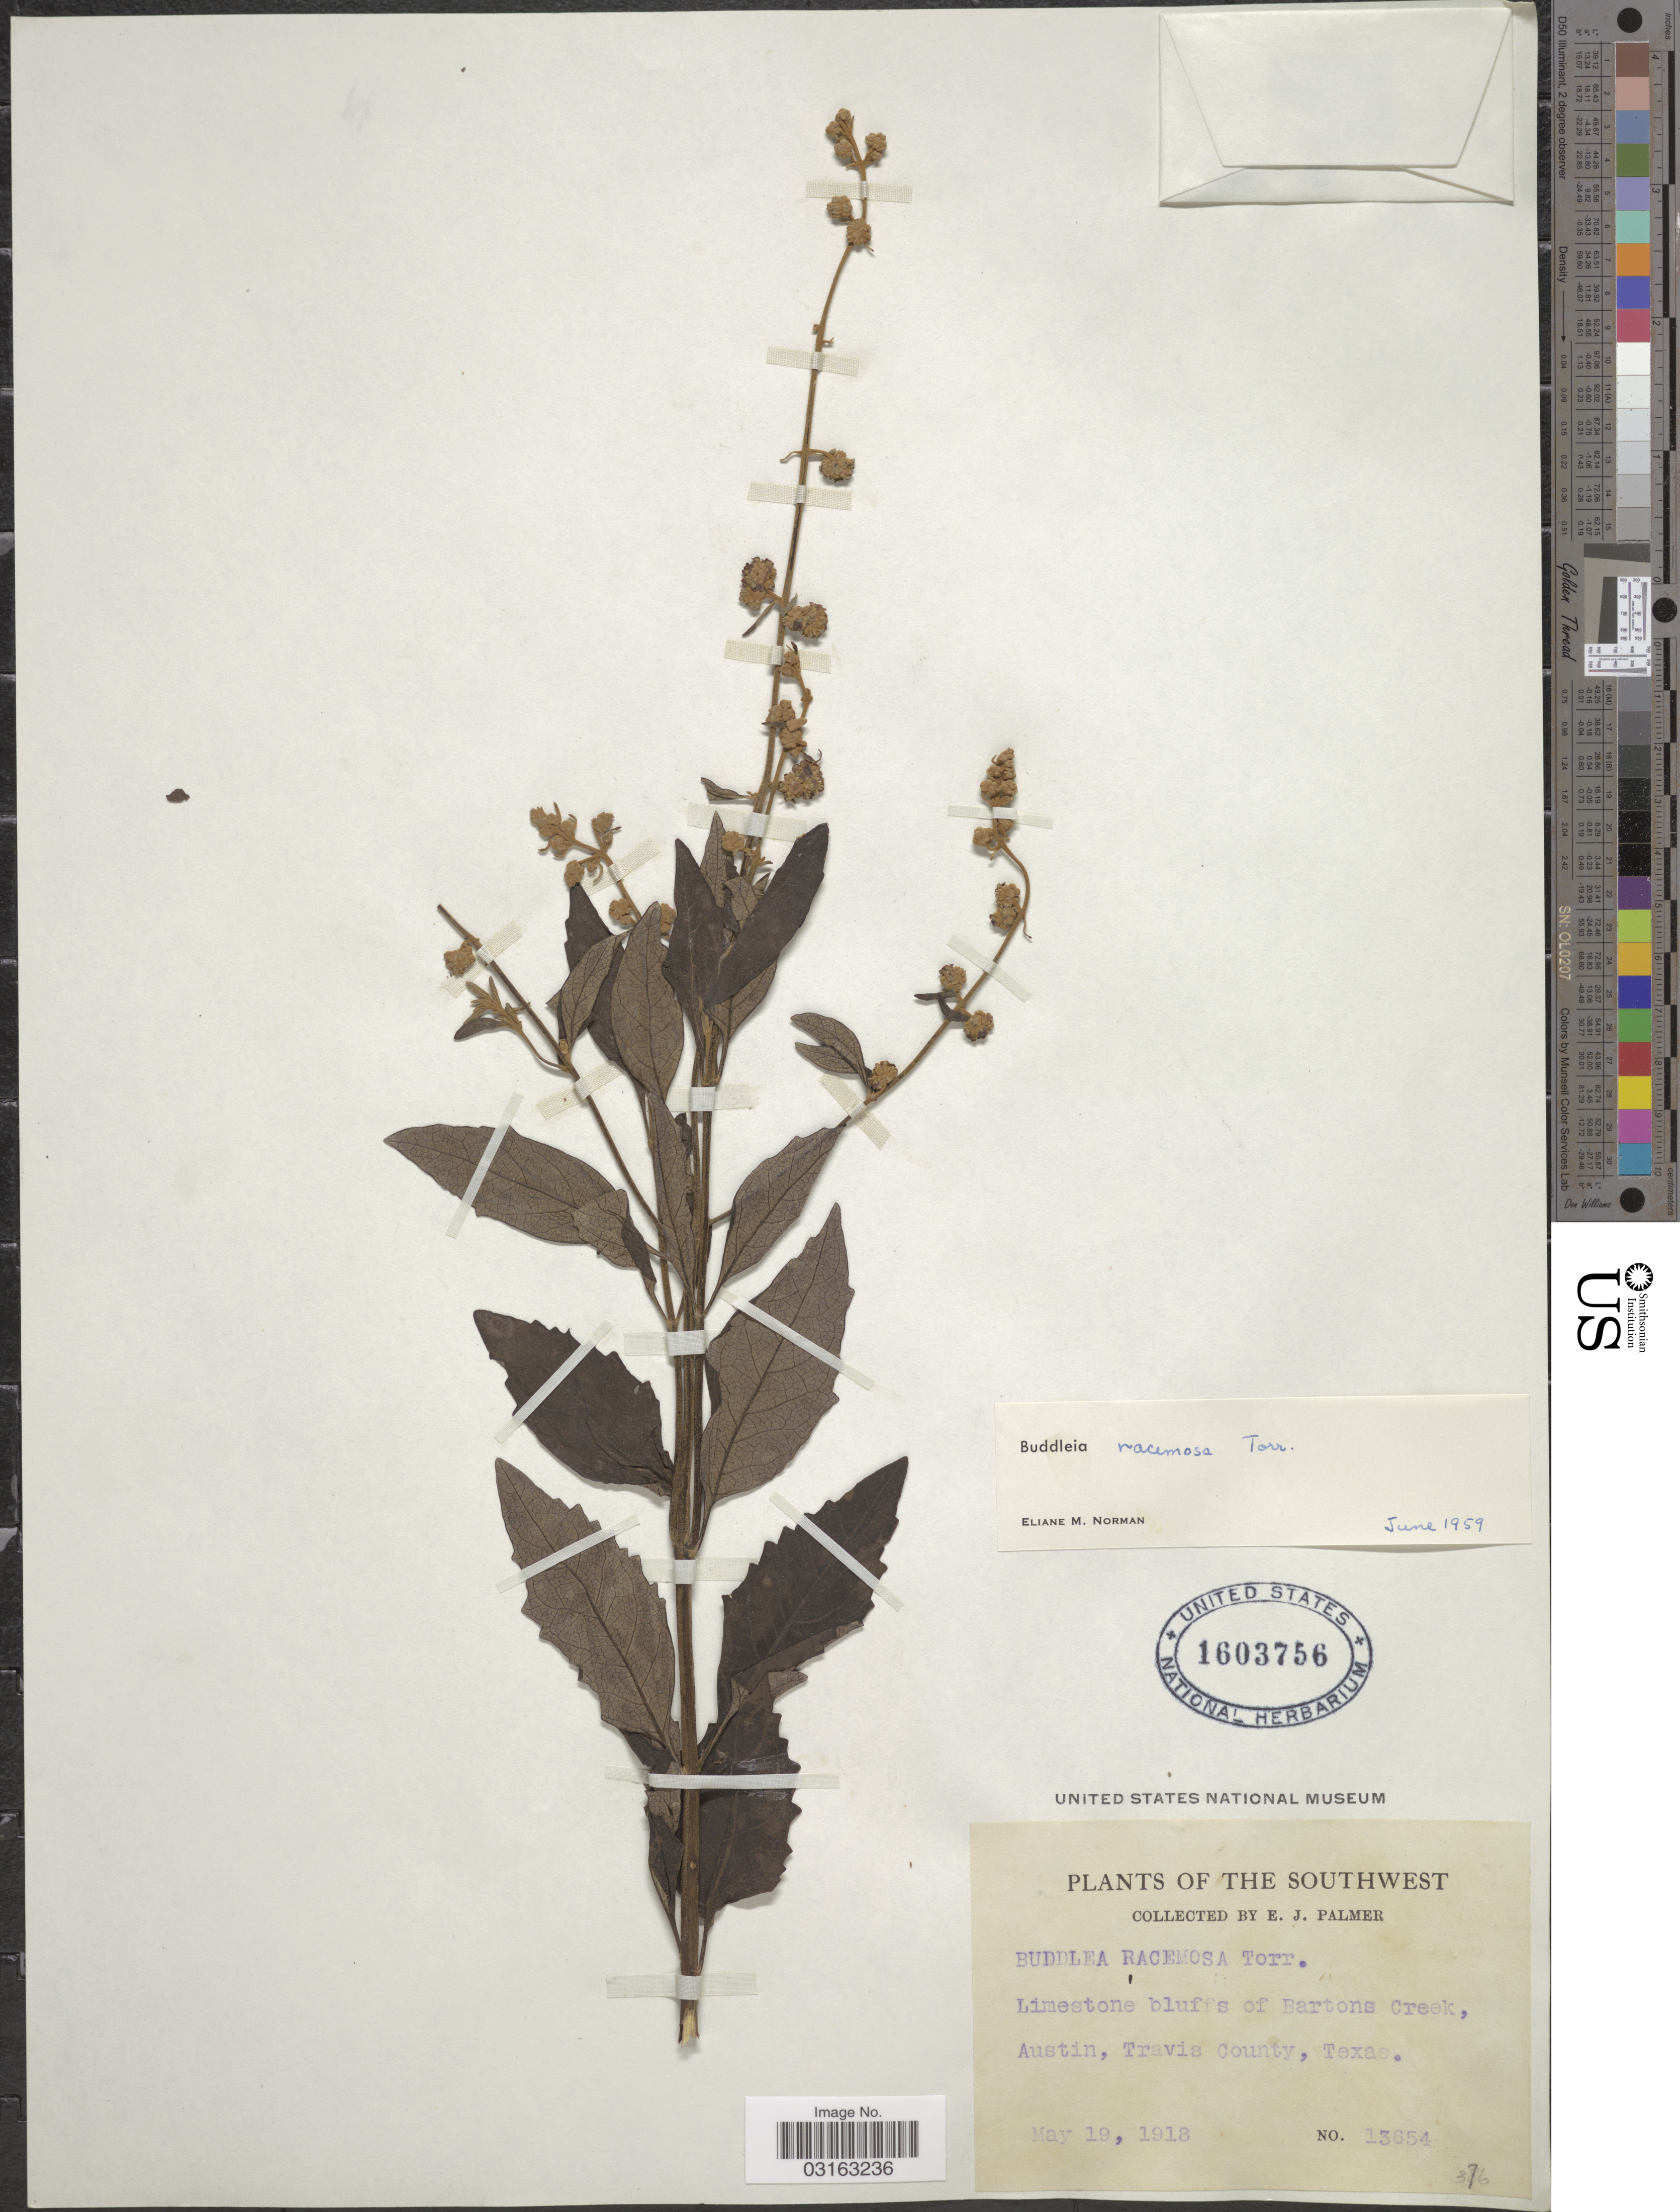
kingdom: Plantae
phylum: Tracheophyta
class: Magnoliopsida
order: Lamiales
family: Scrophulariaceae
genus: Buddleja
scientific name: Buddleja racemosa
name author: Torr.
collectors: E. J. Palmer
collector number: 13654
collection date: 1918-05-19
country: United States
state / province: Texas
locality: Southwest. Limestone bluffs of Bartons Creek, Austin, Travis County.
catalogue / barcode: US 1603756